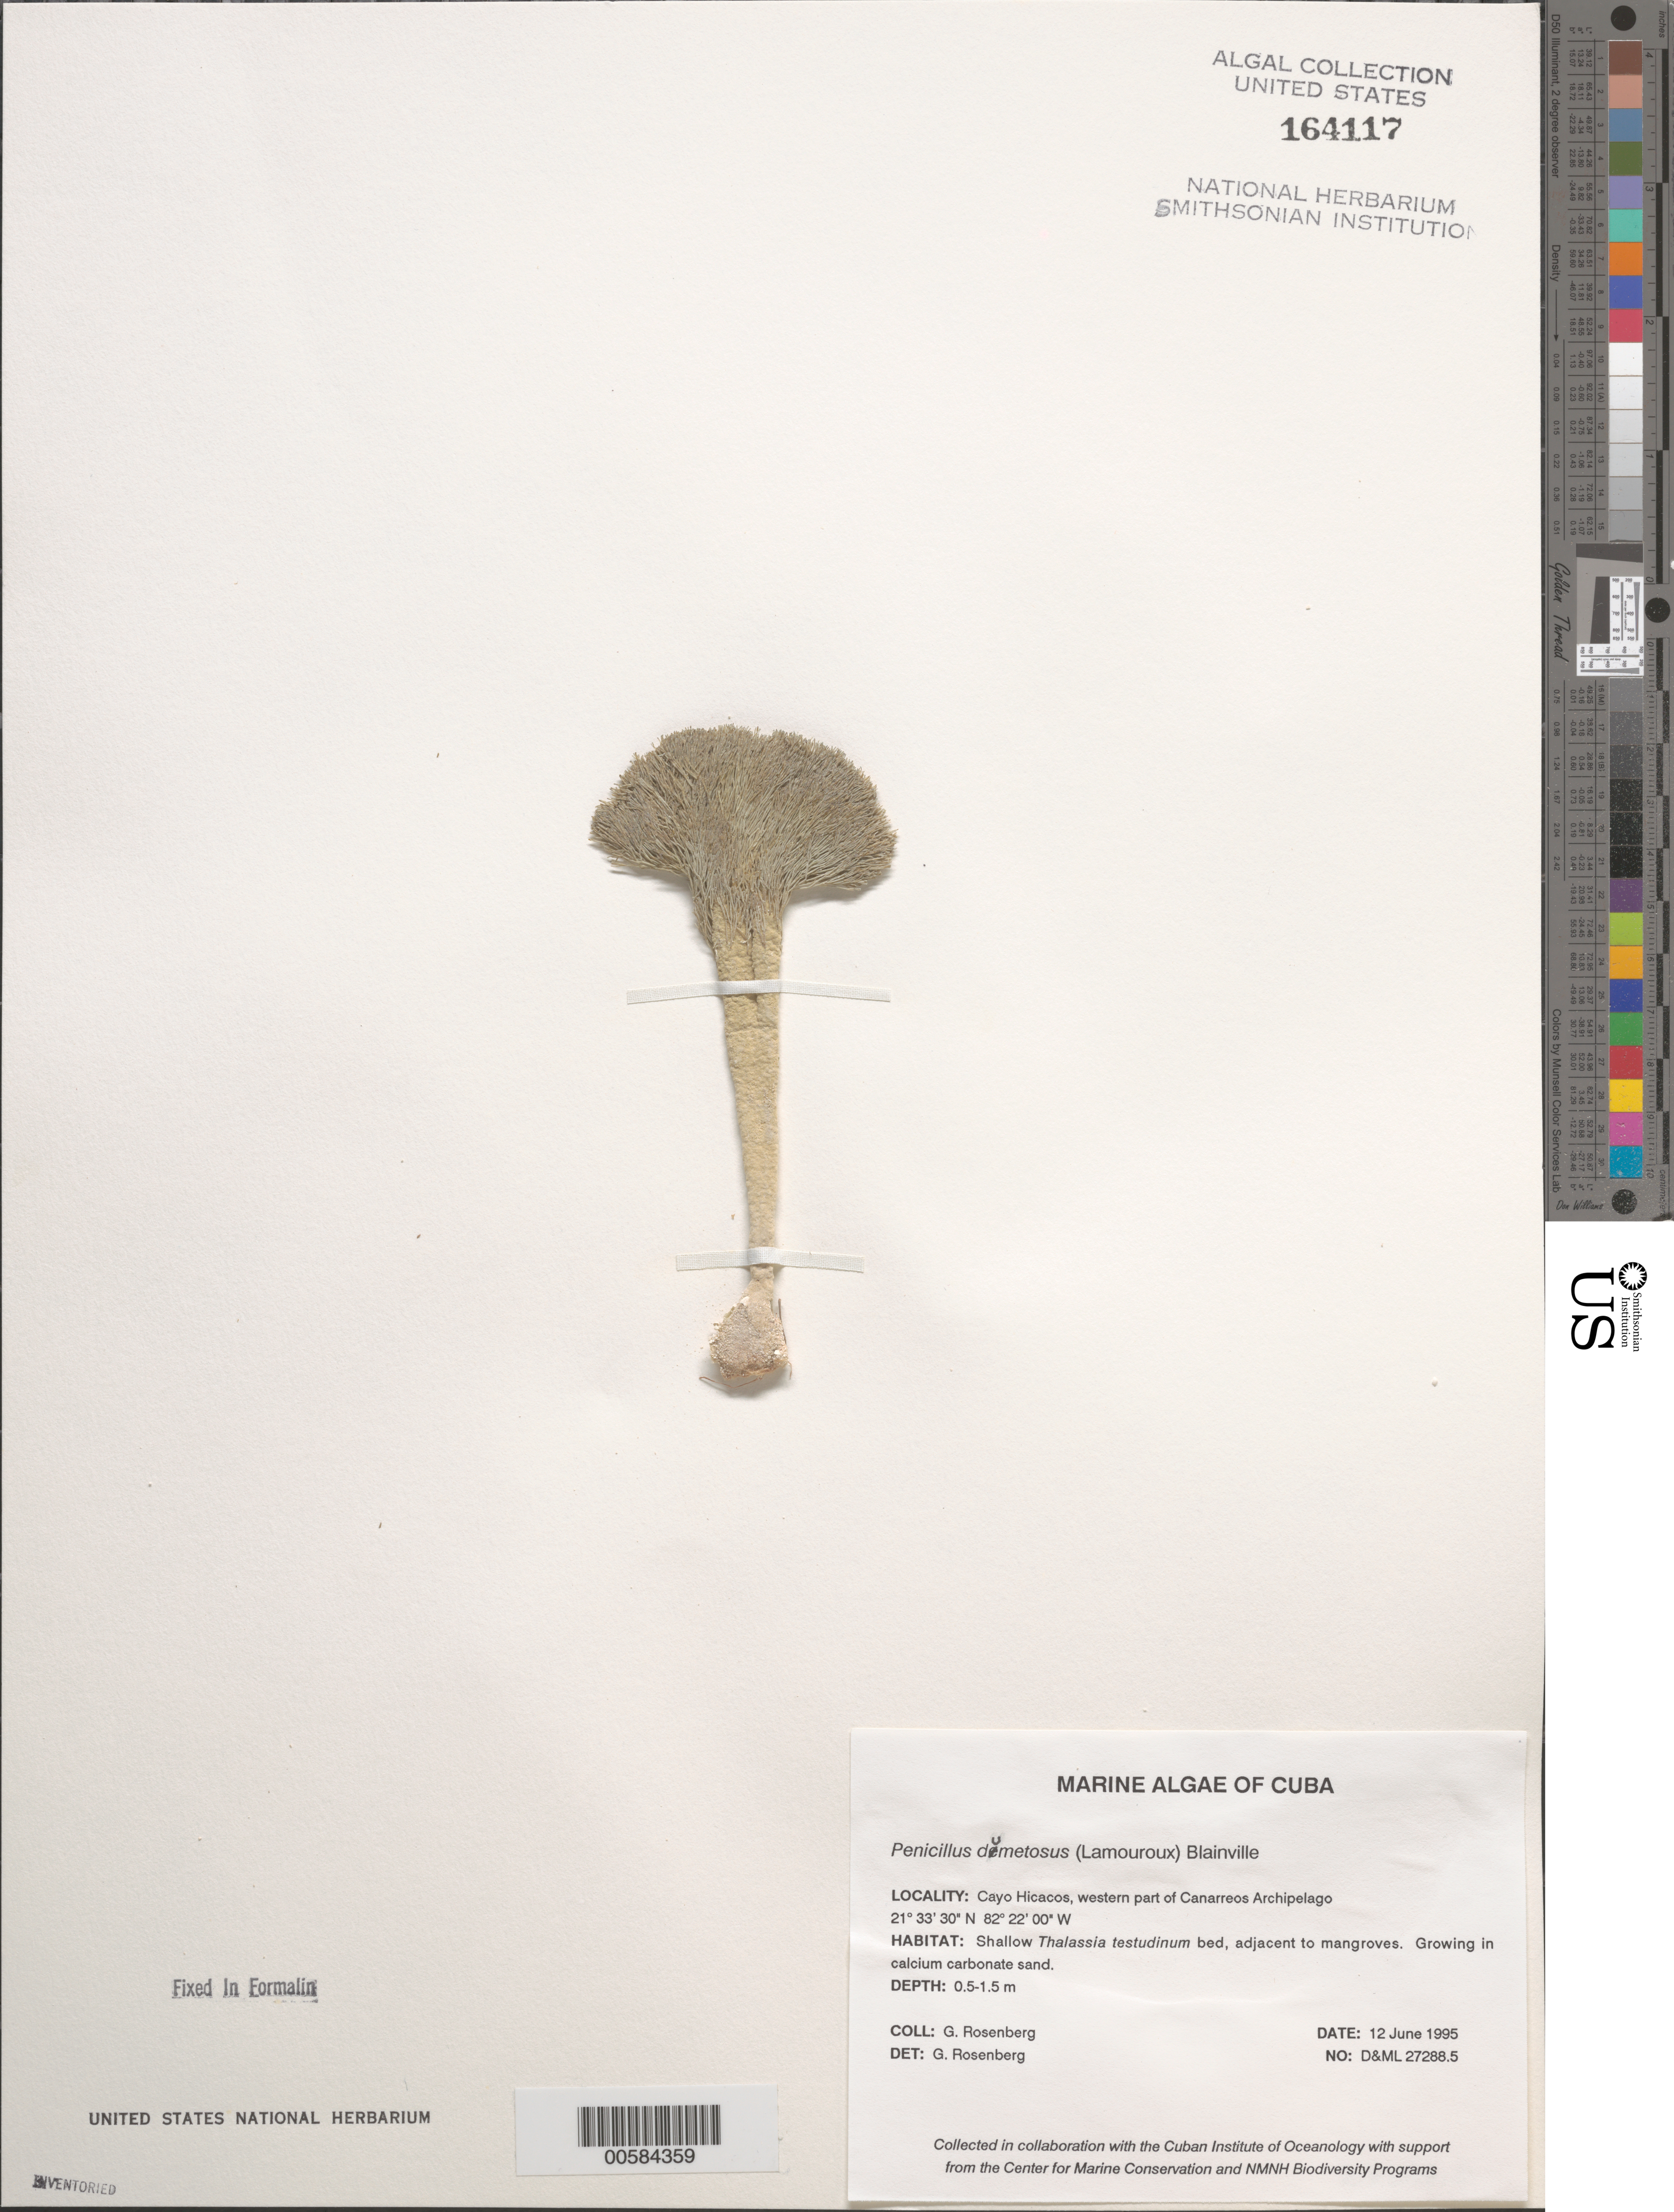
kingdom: Plantae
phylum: Chlorophyta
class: Ulvophyceae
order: Bryopsidales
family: Udoteaceae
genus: Penicillus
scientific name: Penicillus dumetosus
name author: (J.V.Lamouroux) Blainville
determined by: Rosenberg, G.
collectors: G. Rosenberg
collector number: D&ML 27288.5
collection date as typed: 12 Jun 1995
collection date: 1995-06-12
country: Cuba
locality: Cay hicacos, western canarreos archipelago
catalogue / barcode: US 164117